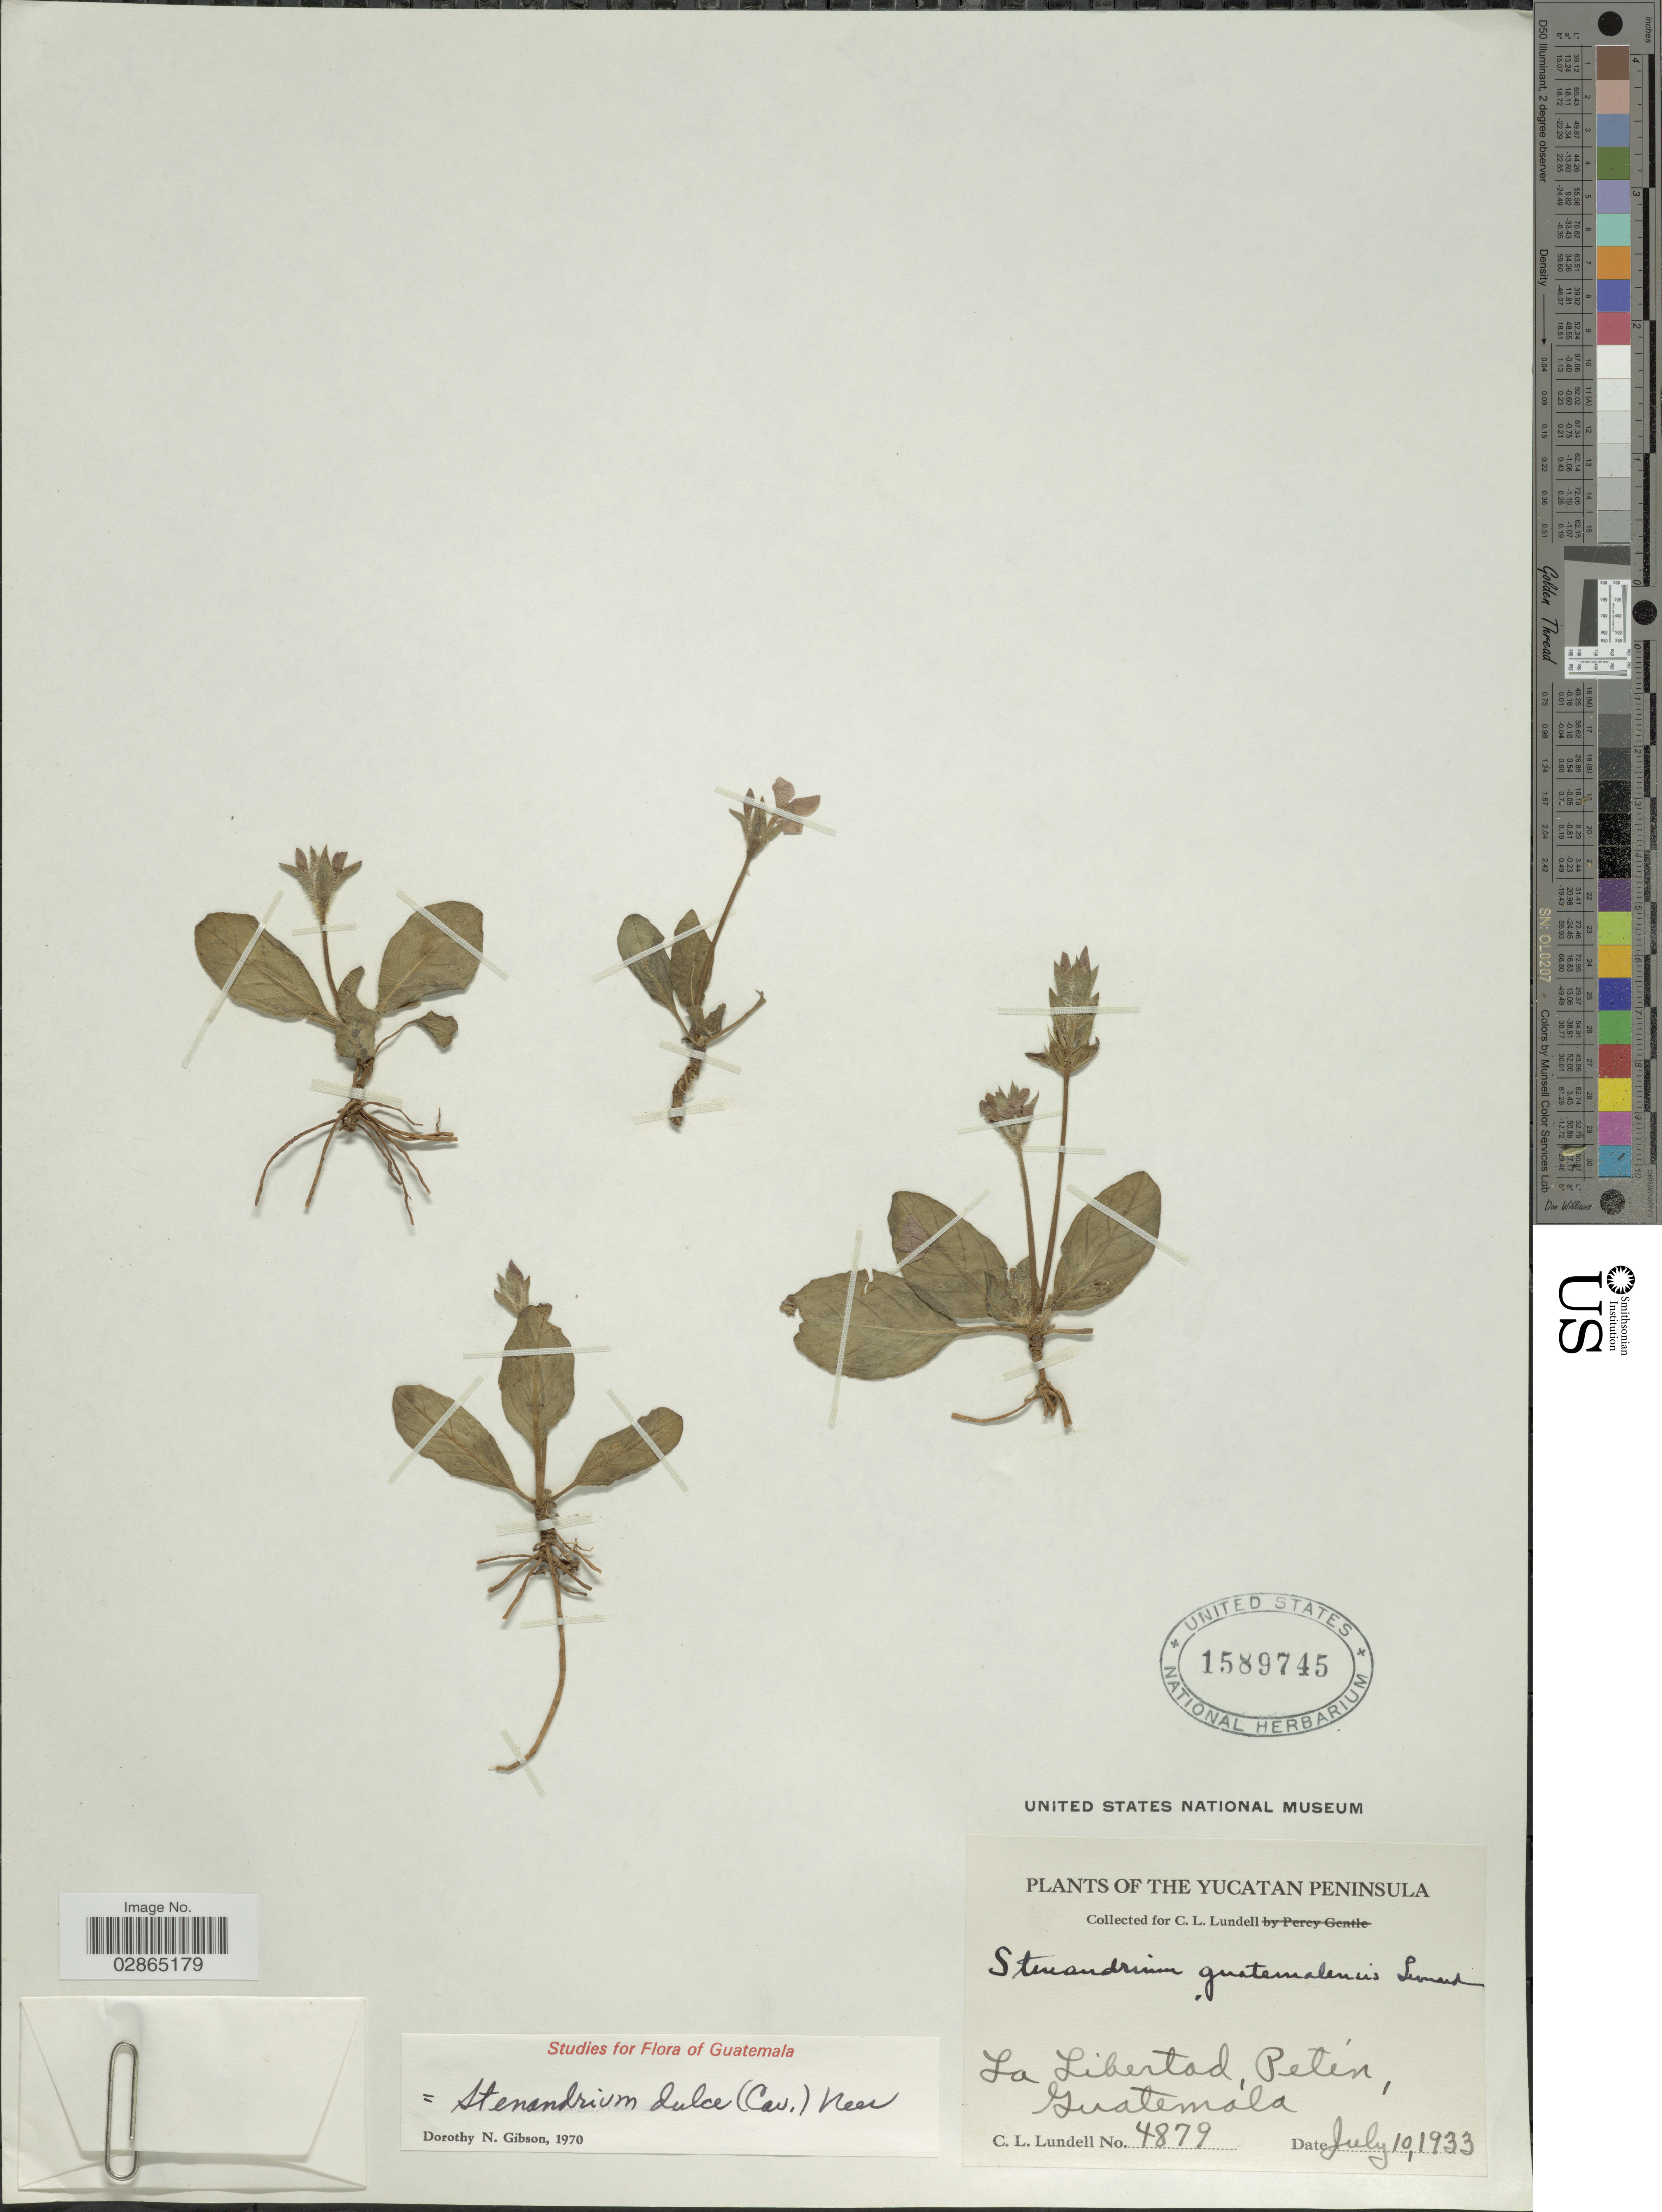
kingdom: Plantae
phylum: Tracheophyta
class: Magnoliopsida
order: Lamiales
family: Acanthaceae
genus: Stenandrium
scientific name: Stenandrium dulce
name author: (Cav.) Nees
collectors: C. L. Lundell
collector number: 4879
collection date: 1933-07-10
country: Guatemala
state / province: El Petén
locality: Yucatan Peninsula, La Libertad, Petén.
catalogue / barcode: US 1589745